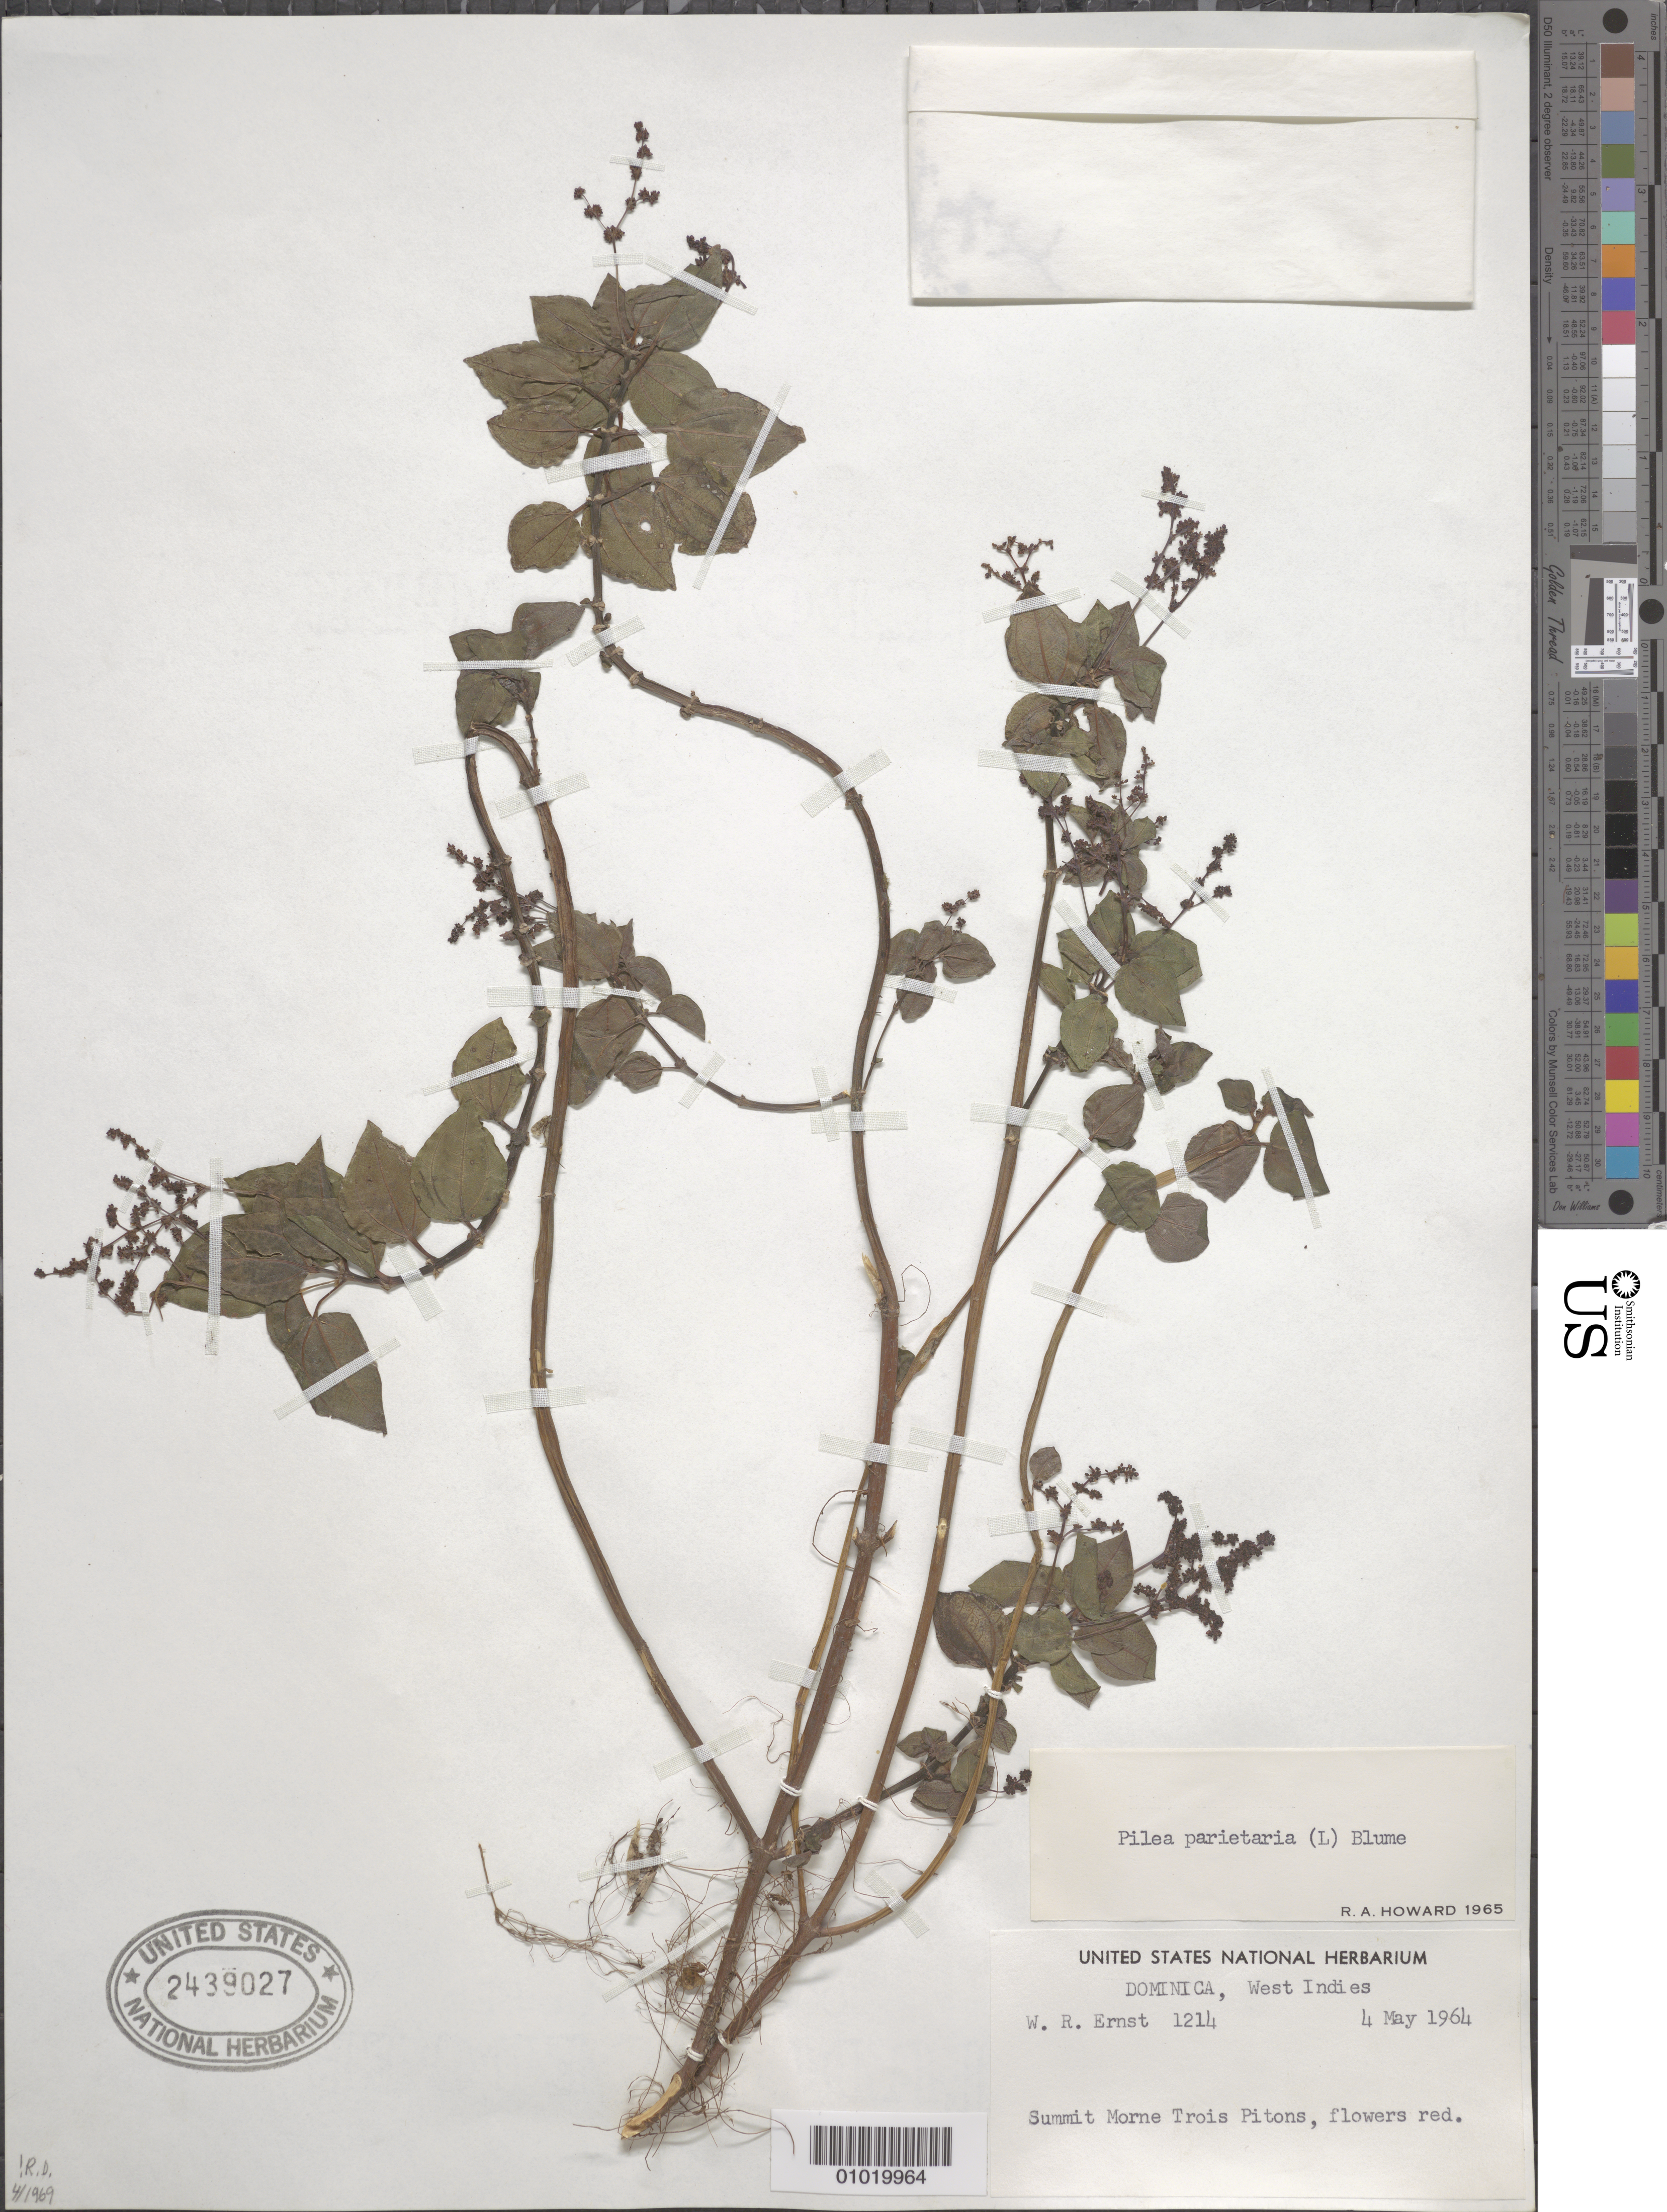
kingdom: Plantae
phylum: Tracheophyta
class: Magnoliopsida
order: Rosales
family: Urticaceae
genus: Pilea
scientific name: Pilea parietaria var. parietaria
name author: (L.) Blume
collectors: W. R. Ernst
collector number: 1214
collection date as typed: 04 May 1964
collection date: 1964-05-04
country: Dominica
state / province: St. Paul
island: Dominica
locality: Summit Morne Trois Pitons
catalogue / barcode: US 2439027